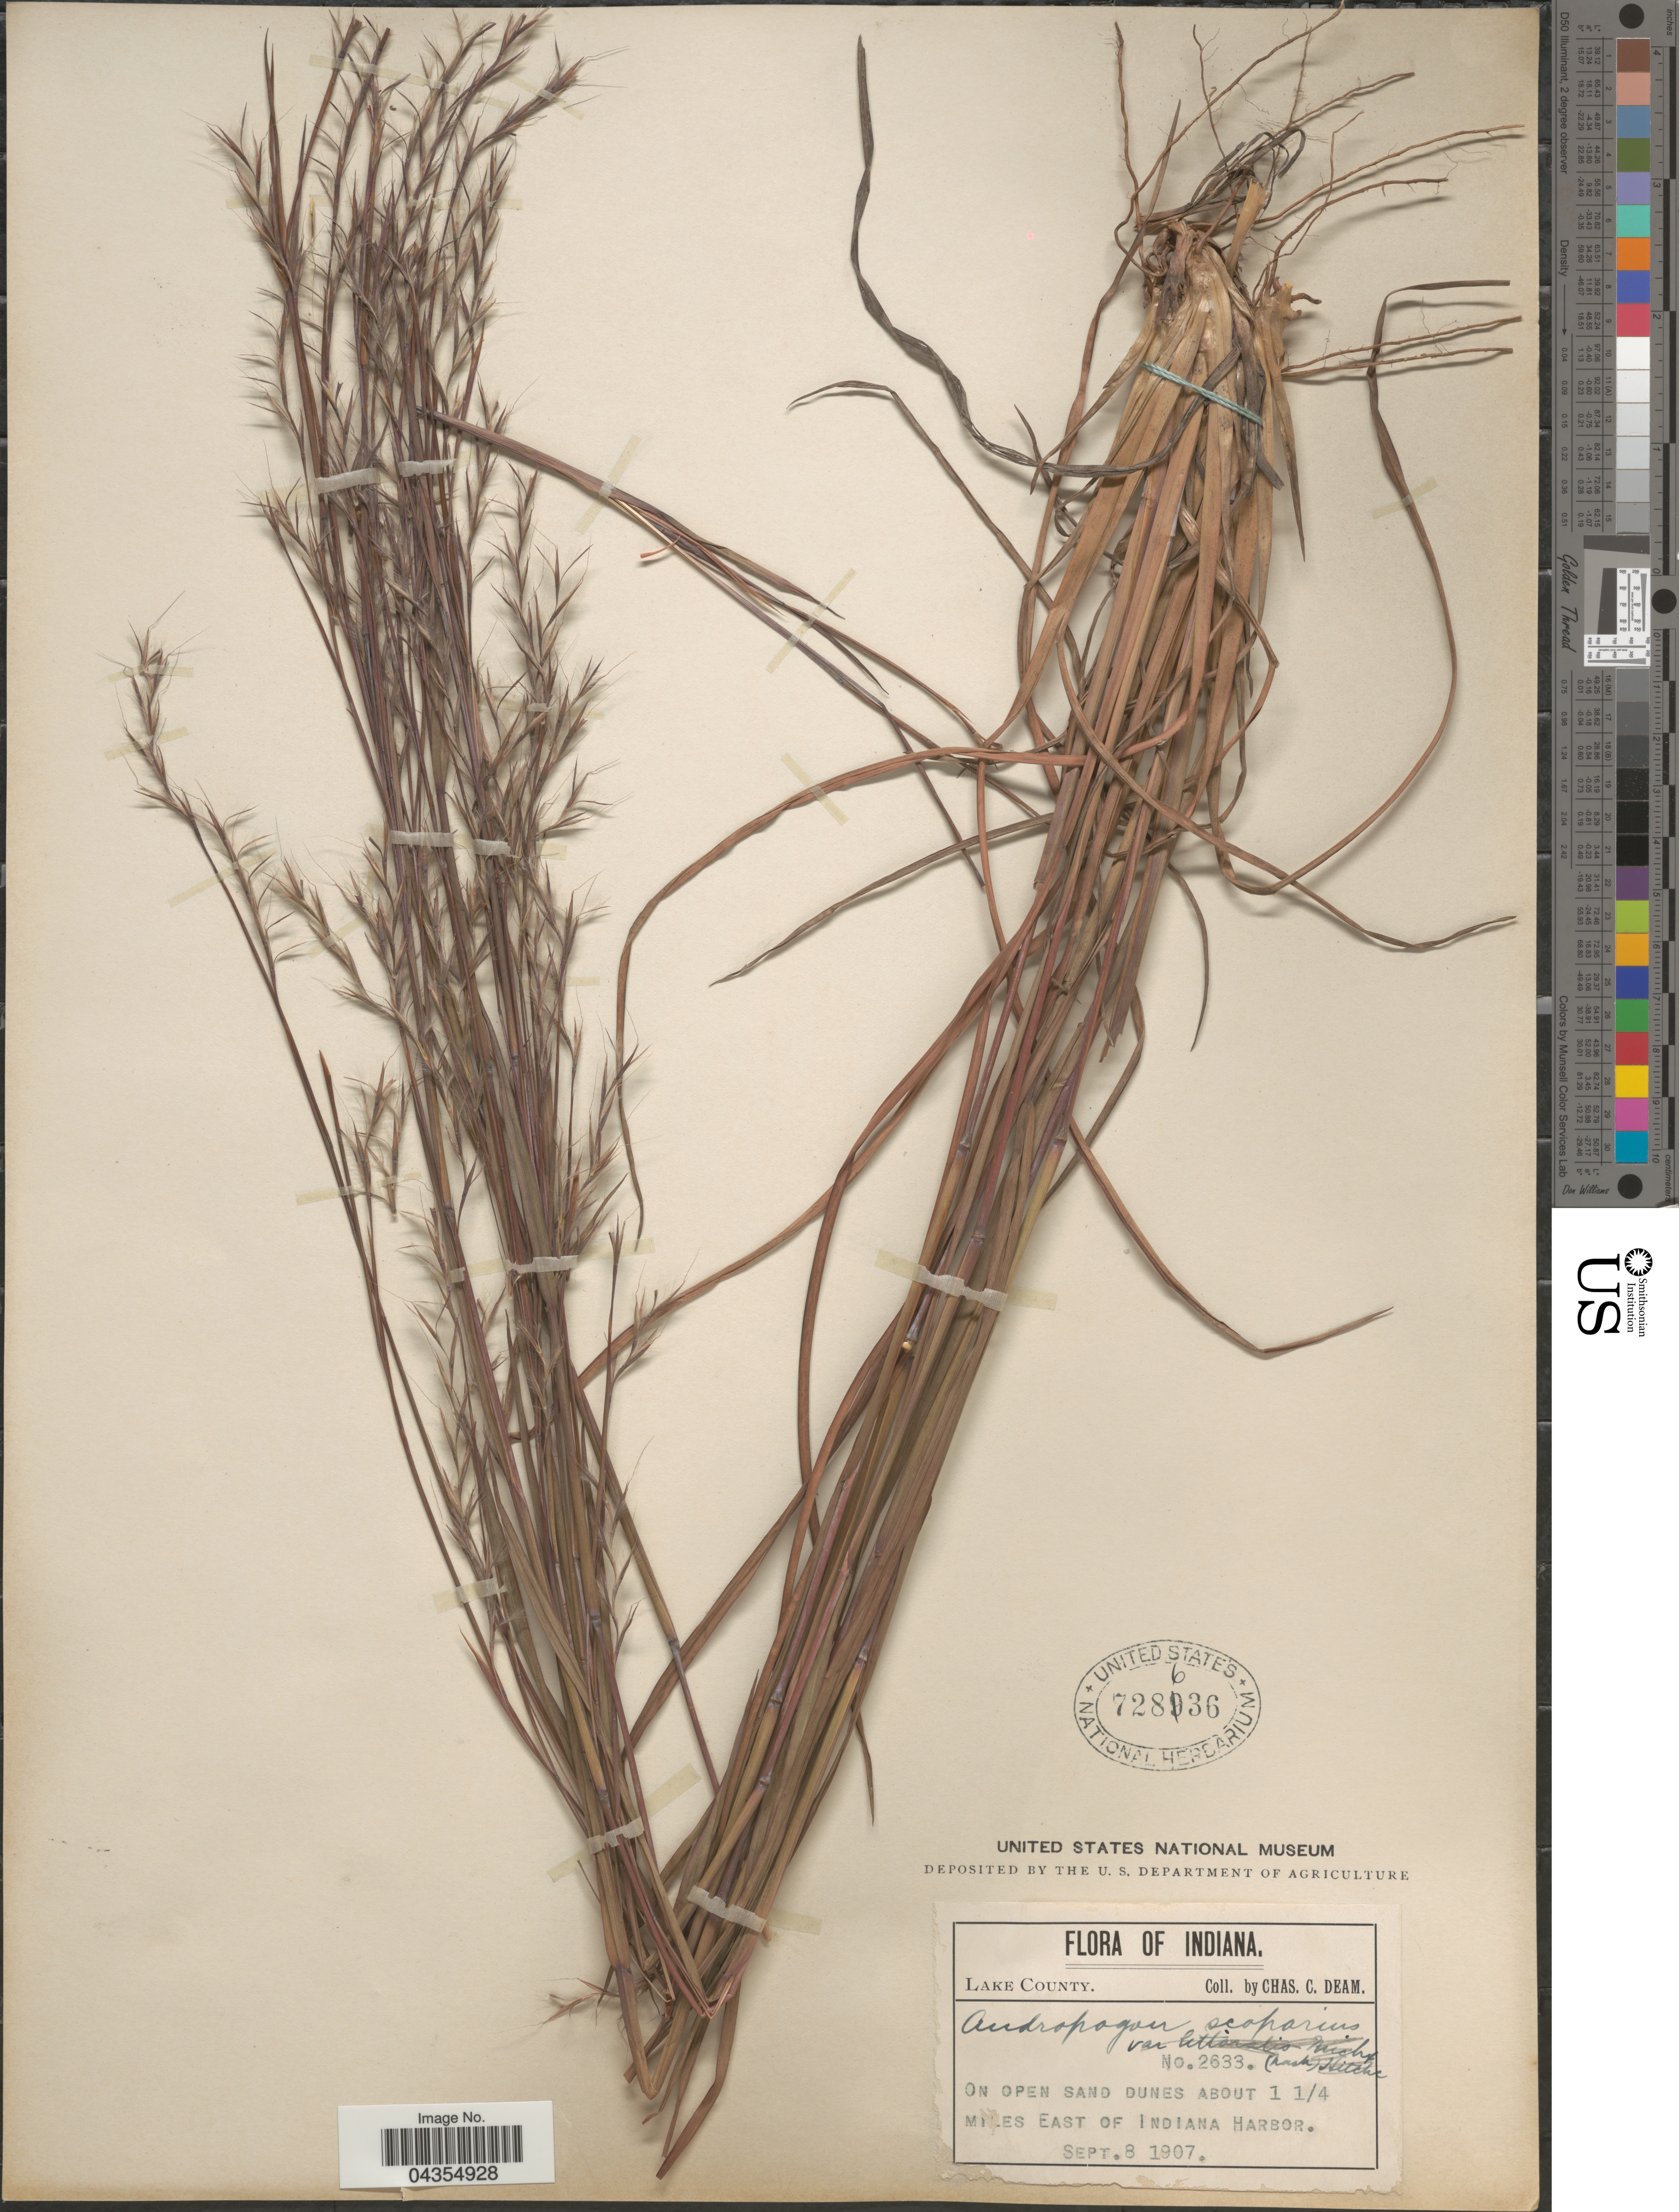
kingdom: Plantae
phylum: Tracheophyta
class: Liliopsida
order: Poales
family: Poaceae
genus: Schizachyrium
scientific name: Schizachyrium sanguineum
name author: (Retz.) Alston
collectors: C. C. Deam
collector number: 2633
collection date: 1907-09-08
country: United States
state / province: Indiana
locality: Lake County. About 1 1/4 mileas East of Indiana Harbor.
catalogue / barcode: US 728636